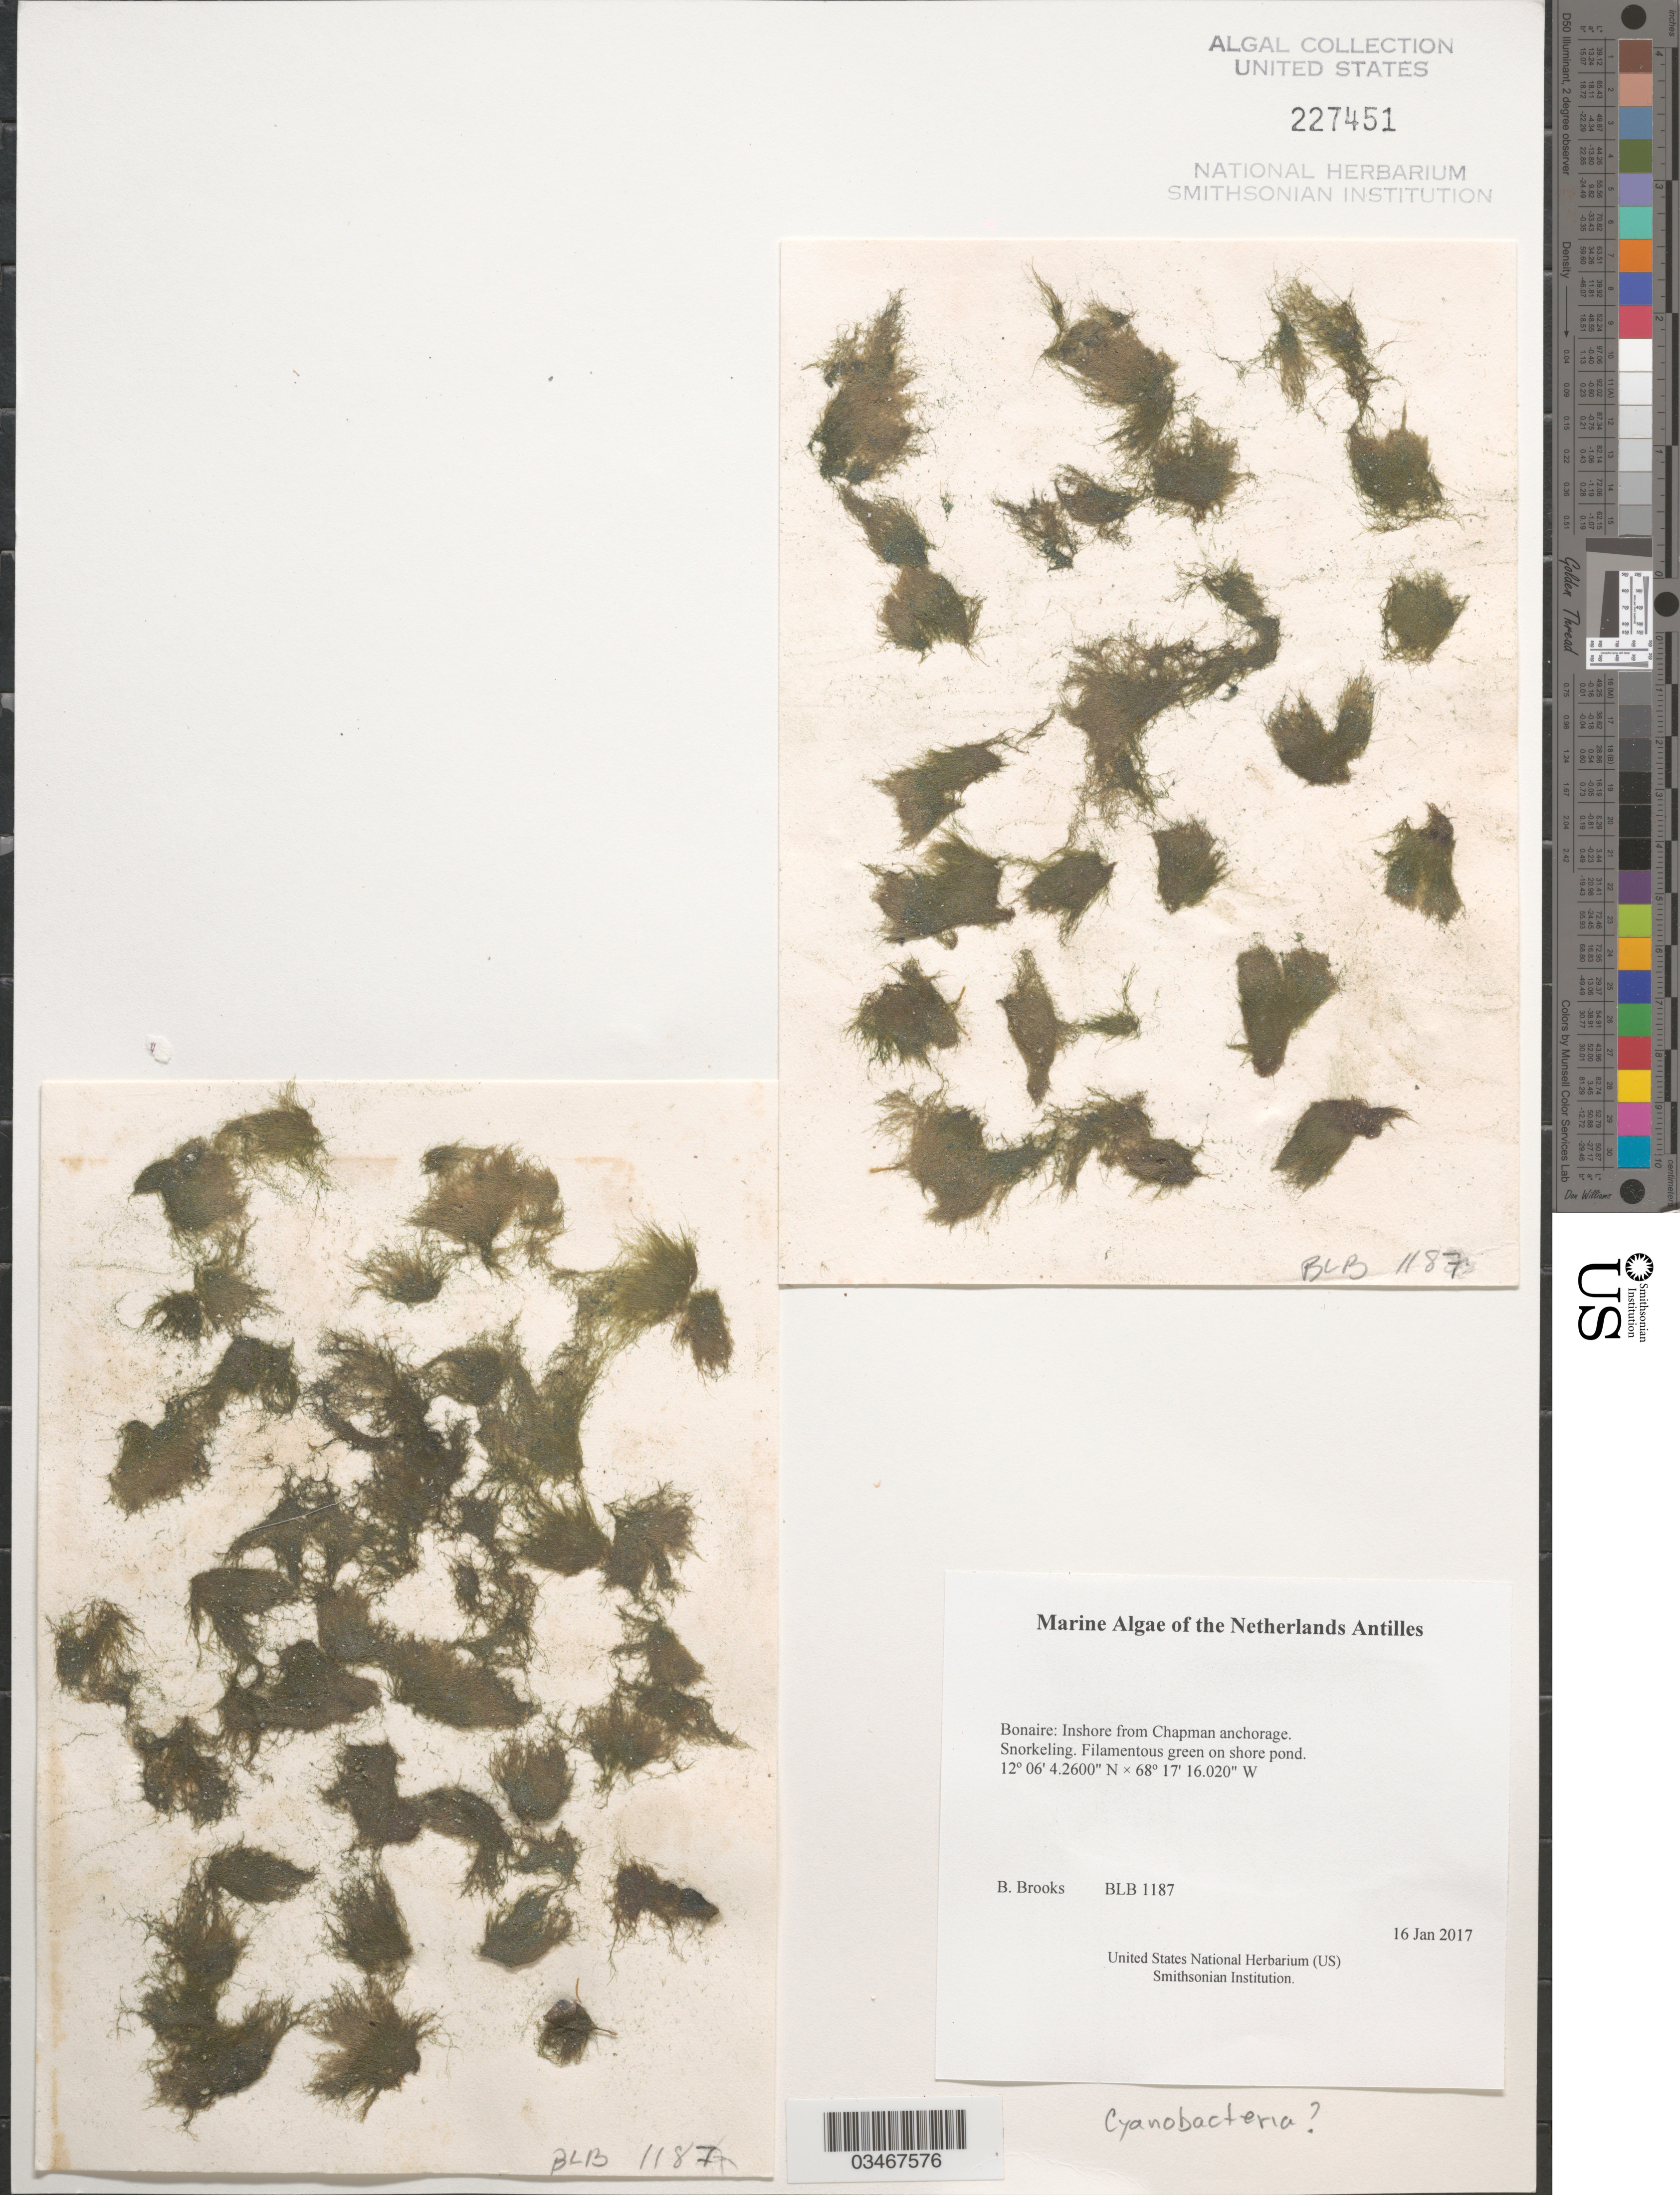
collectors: B. Brooks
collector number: BLB 1187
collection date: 2017-01-16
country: Netherlands Antilles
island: Bonaire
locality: Inshore from Chapman anchorage. Snorkeling.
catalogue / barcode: US 227451